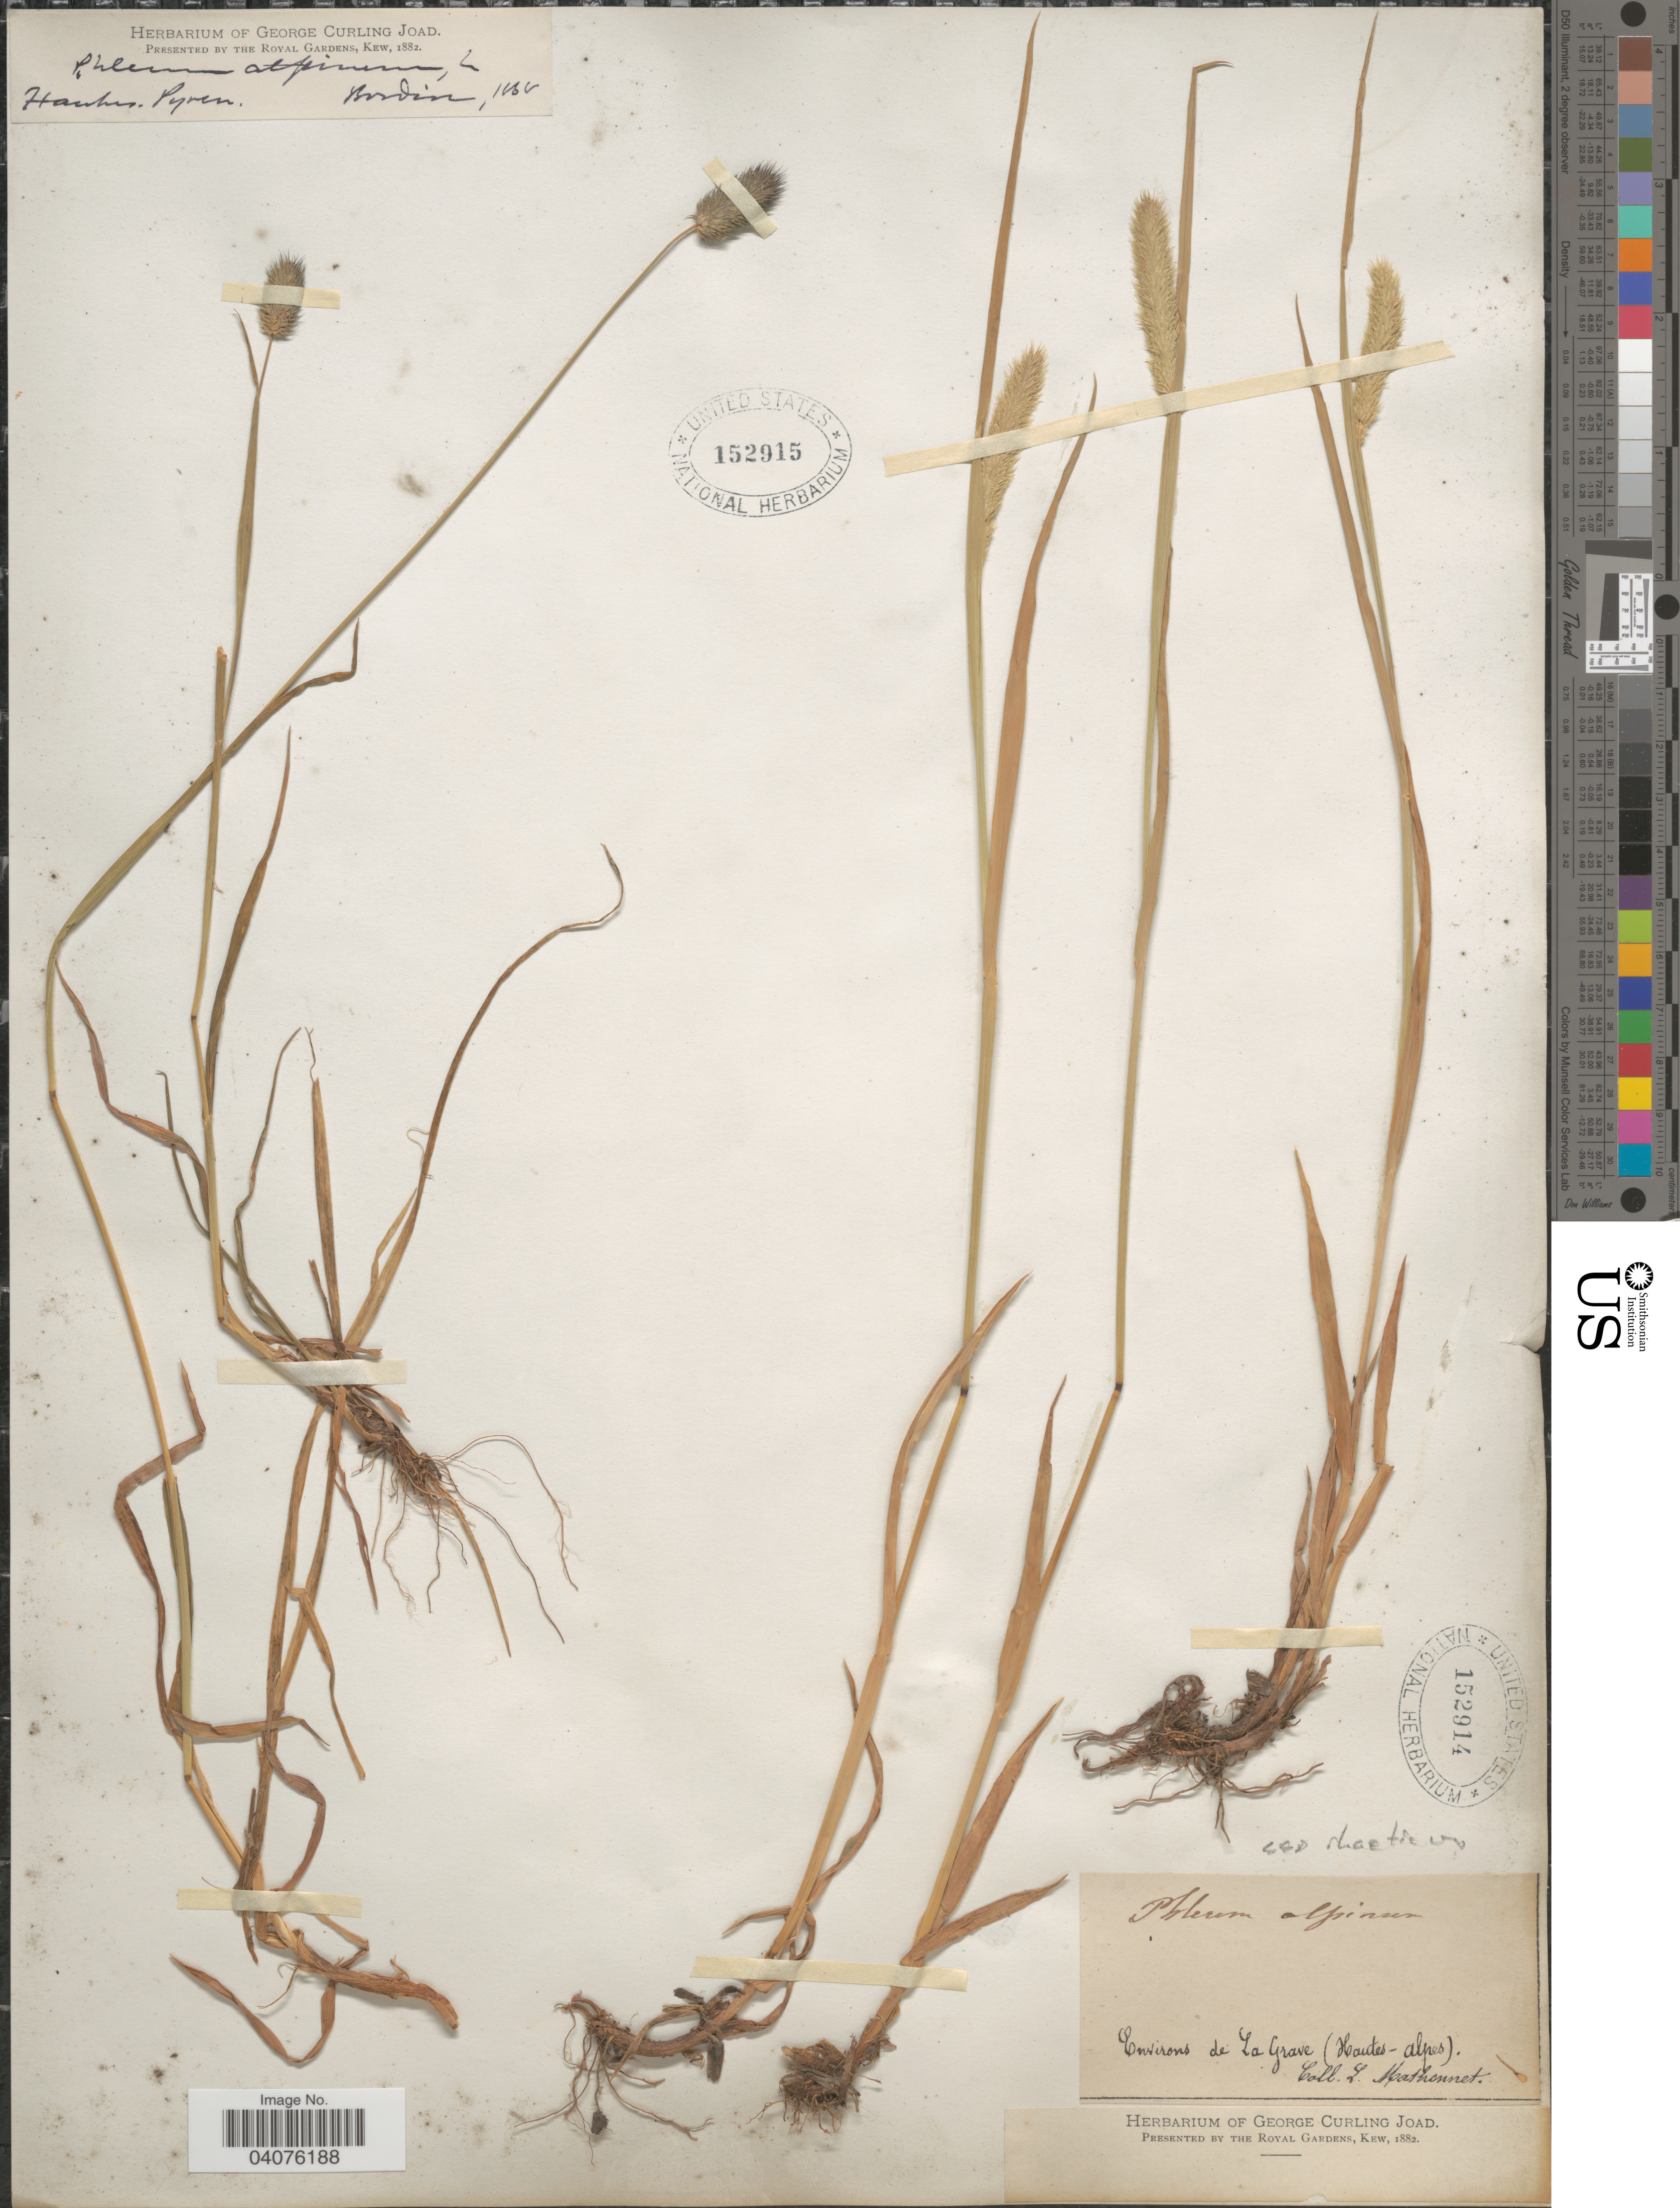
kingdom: Plantae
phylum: Tracheophyta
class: Liliopsida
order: Poales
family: Poaceae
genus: Phleum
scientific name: Phleum alpinum subsp. rhaeticum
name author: Humphries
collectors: Bordin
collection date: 1836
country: France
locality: Hautes. Pyren.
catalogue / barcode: US 152915-2